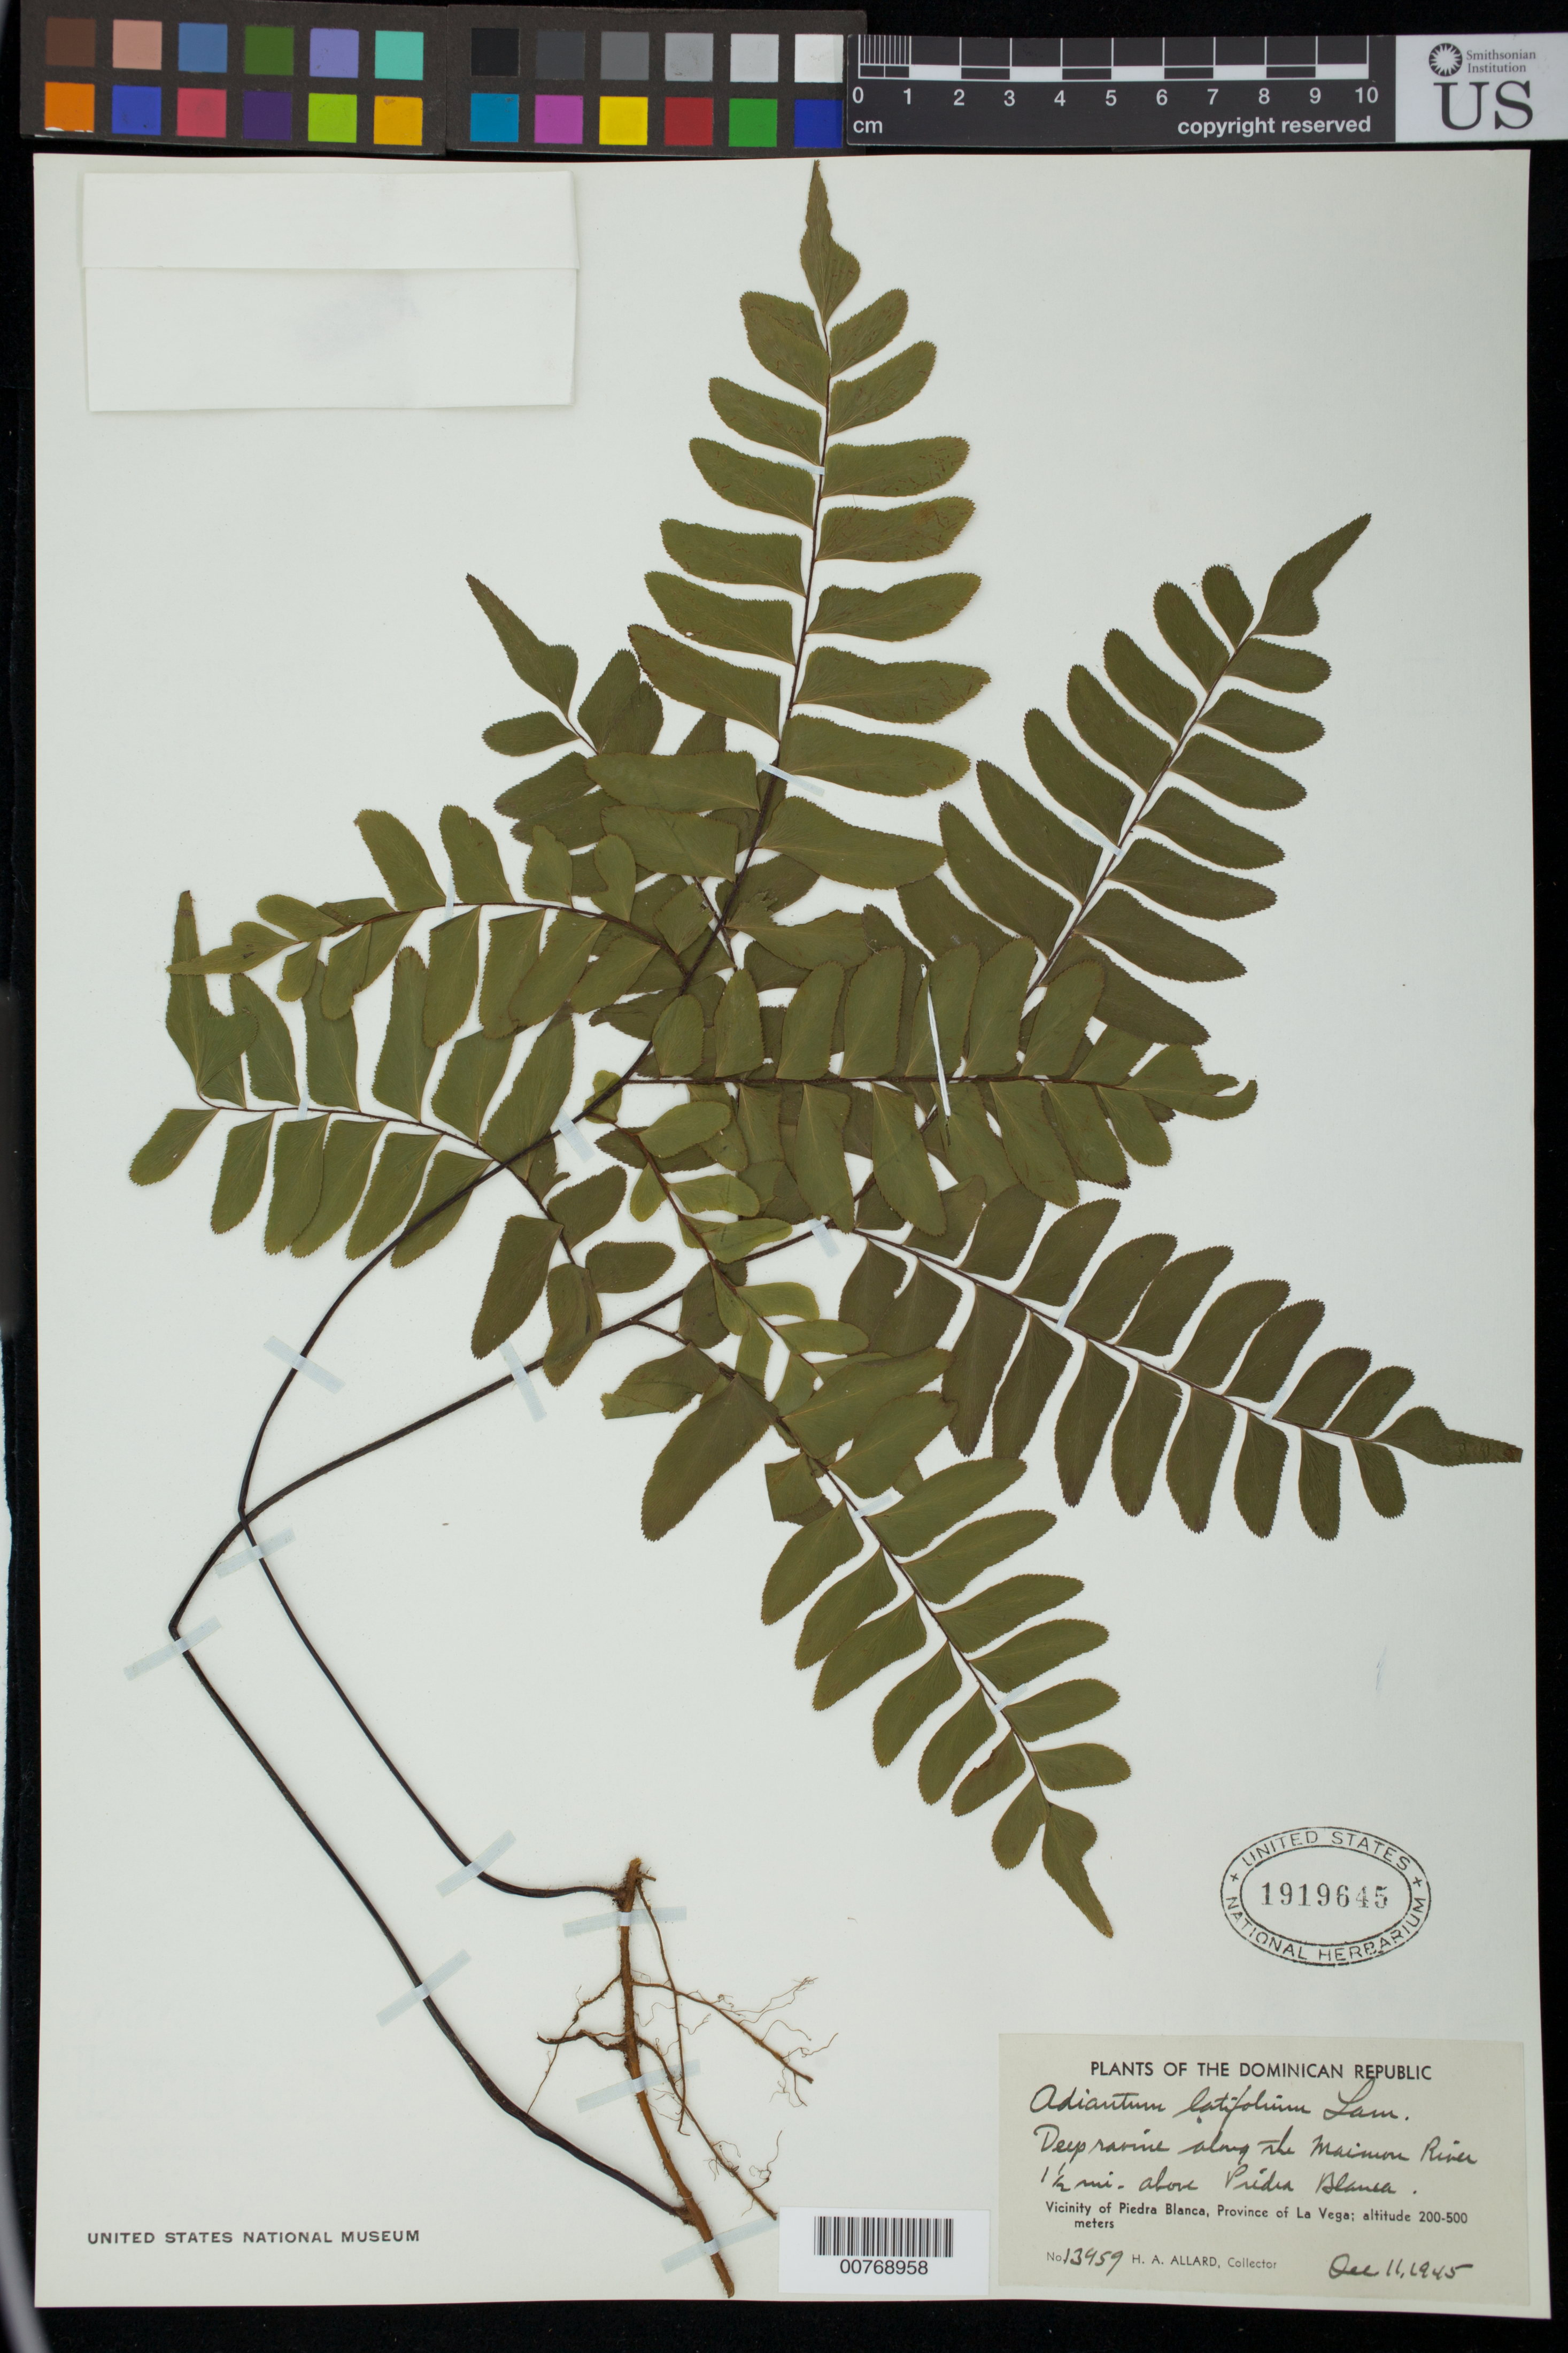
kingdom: Plantae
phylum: Tracheophyta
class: Polypodiopsida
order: Polypodiales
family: Pteridaceae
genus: Adiantum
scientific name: Adiantum latifolium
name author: Lam.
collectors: H. A. Allard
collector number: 13959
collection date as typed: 11 Dec 1945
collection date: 1945-12-11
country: Dominican Republic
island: Hispaniola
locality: Vicinity of Piedra Blanca, Province of La Vega, deep ravine along the Maimon river, 1.5 mi above Piedra Blanca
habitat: deep ravine along the river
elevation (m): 200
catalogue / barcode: US 1919645